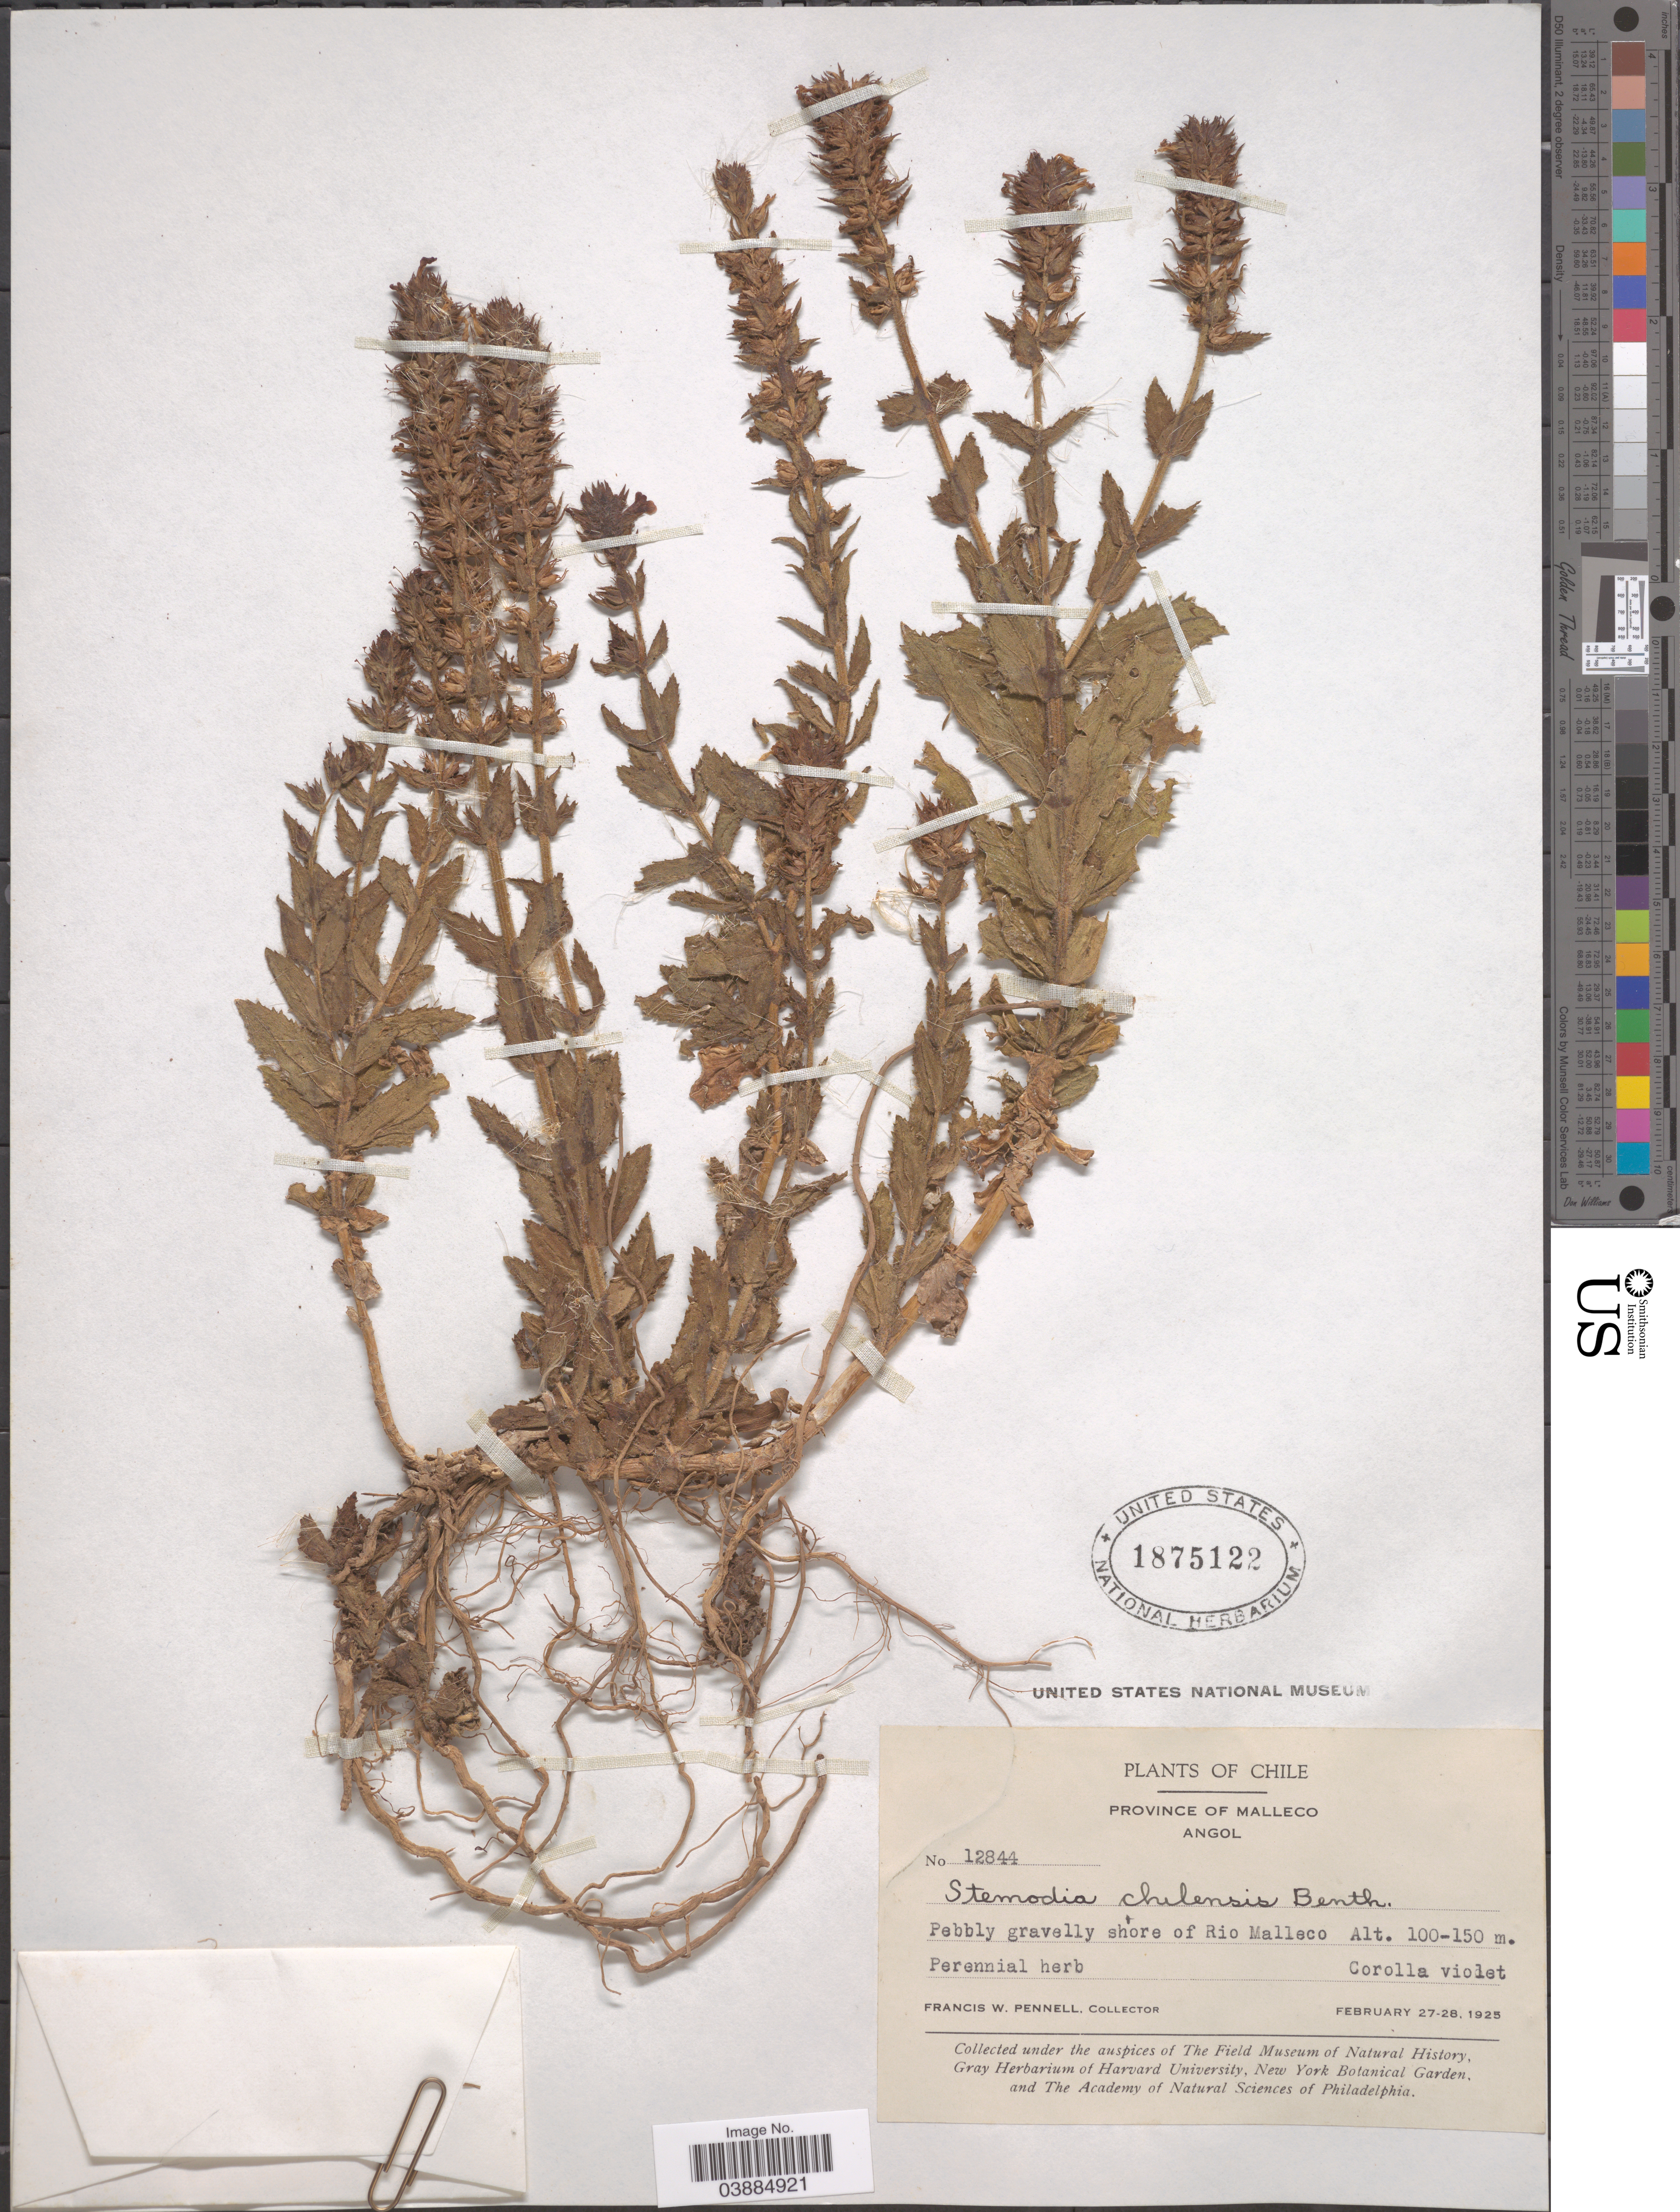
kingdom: Plantae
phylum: Tracheophyta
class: Magnoliopsida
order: Lamiales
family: Plantaginaceae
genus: Stemodia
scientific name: Stemodia durantifolia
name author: (L.) Sw.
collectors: F. W. Pennell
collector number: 12844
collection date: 1925-02-27/1925-02-28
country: Chile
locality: Province of Malleco. Angol. Pebbly gravelly shore of Rio Malleco.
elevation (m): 100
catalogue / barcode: US 1875122